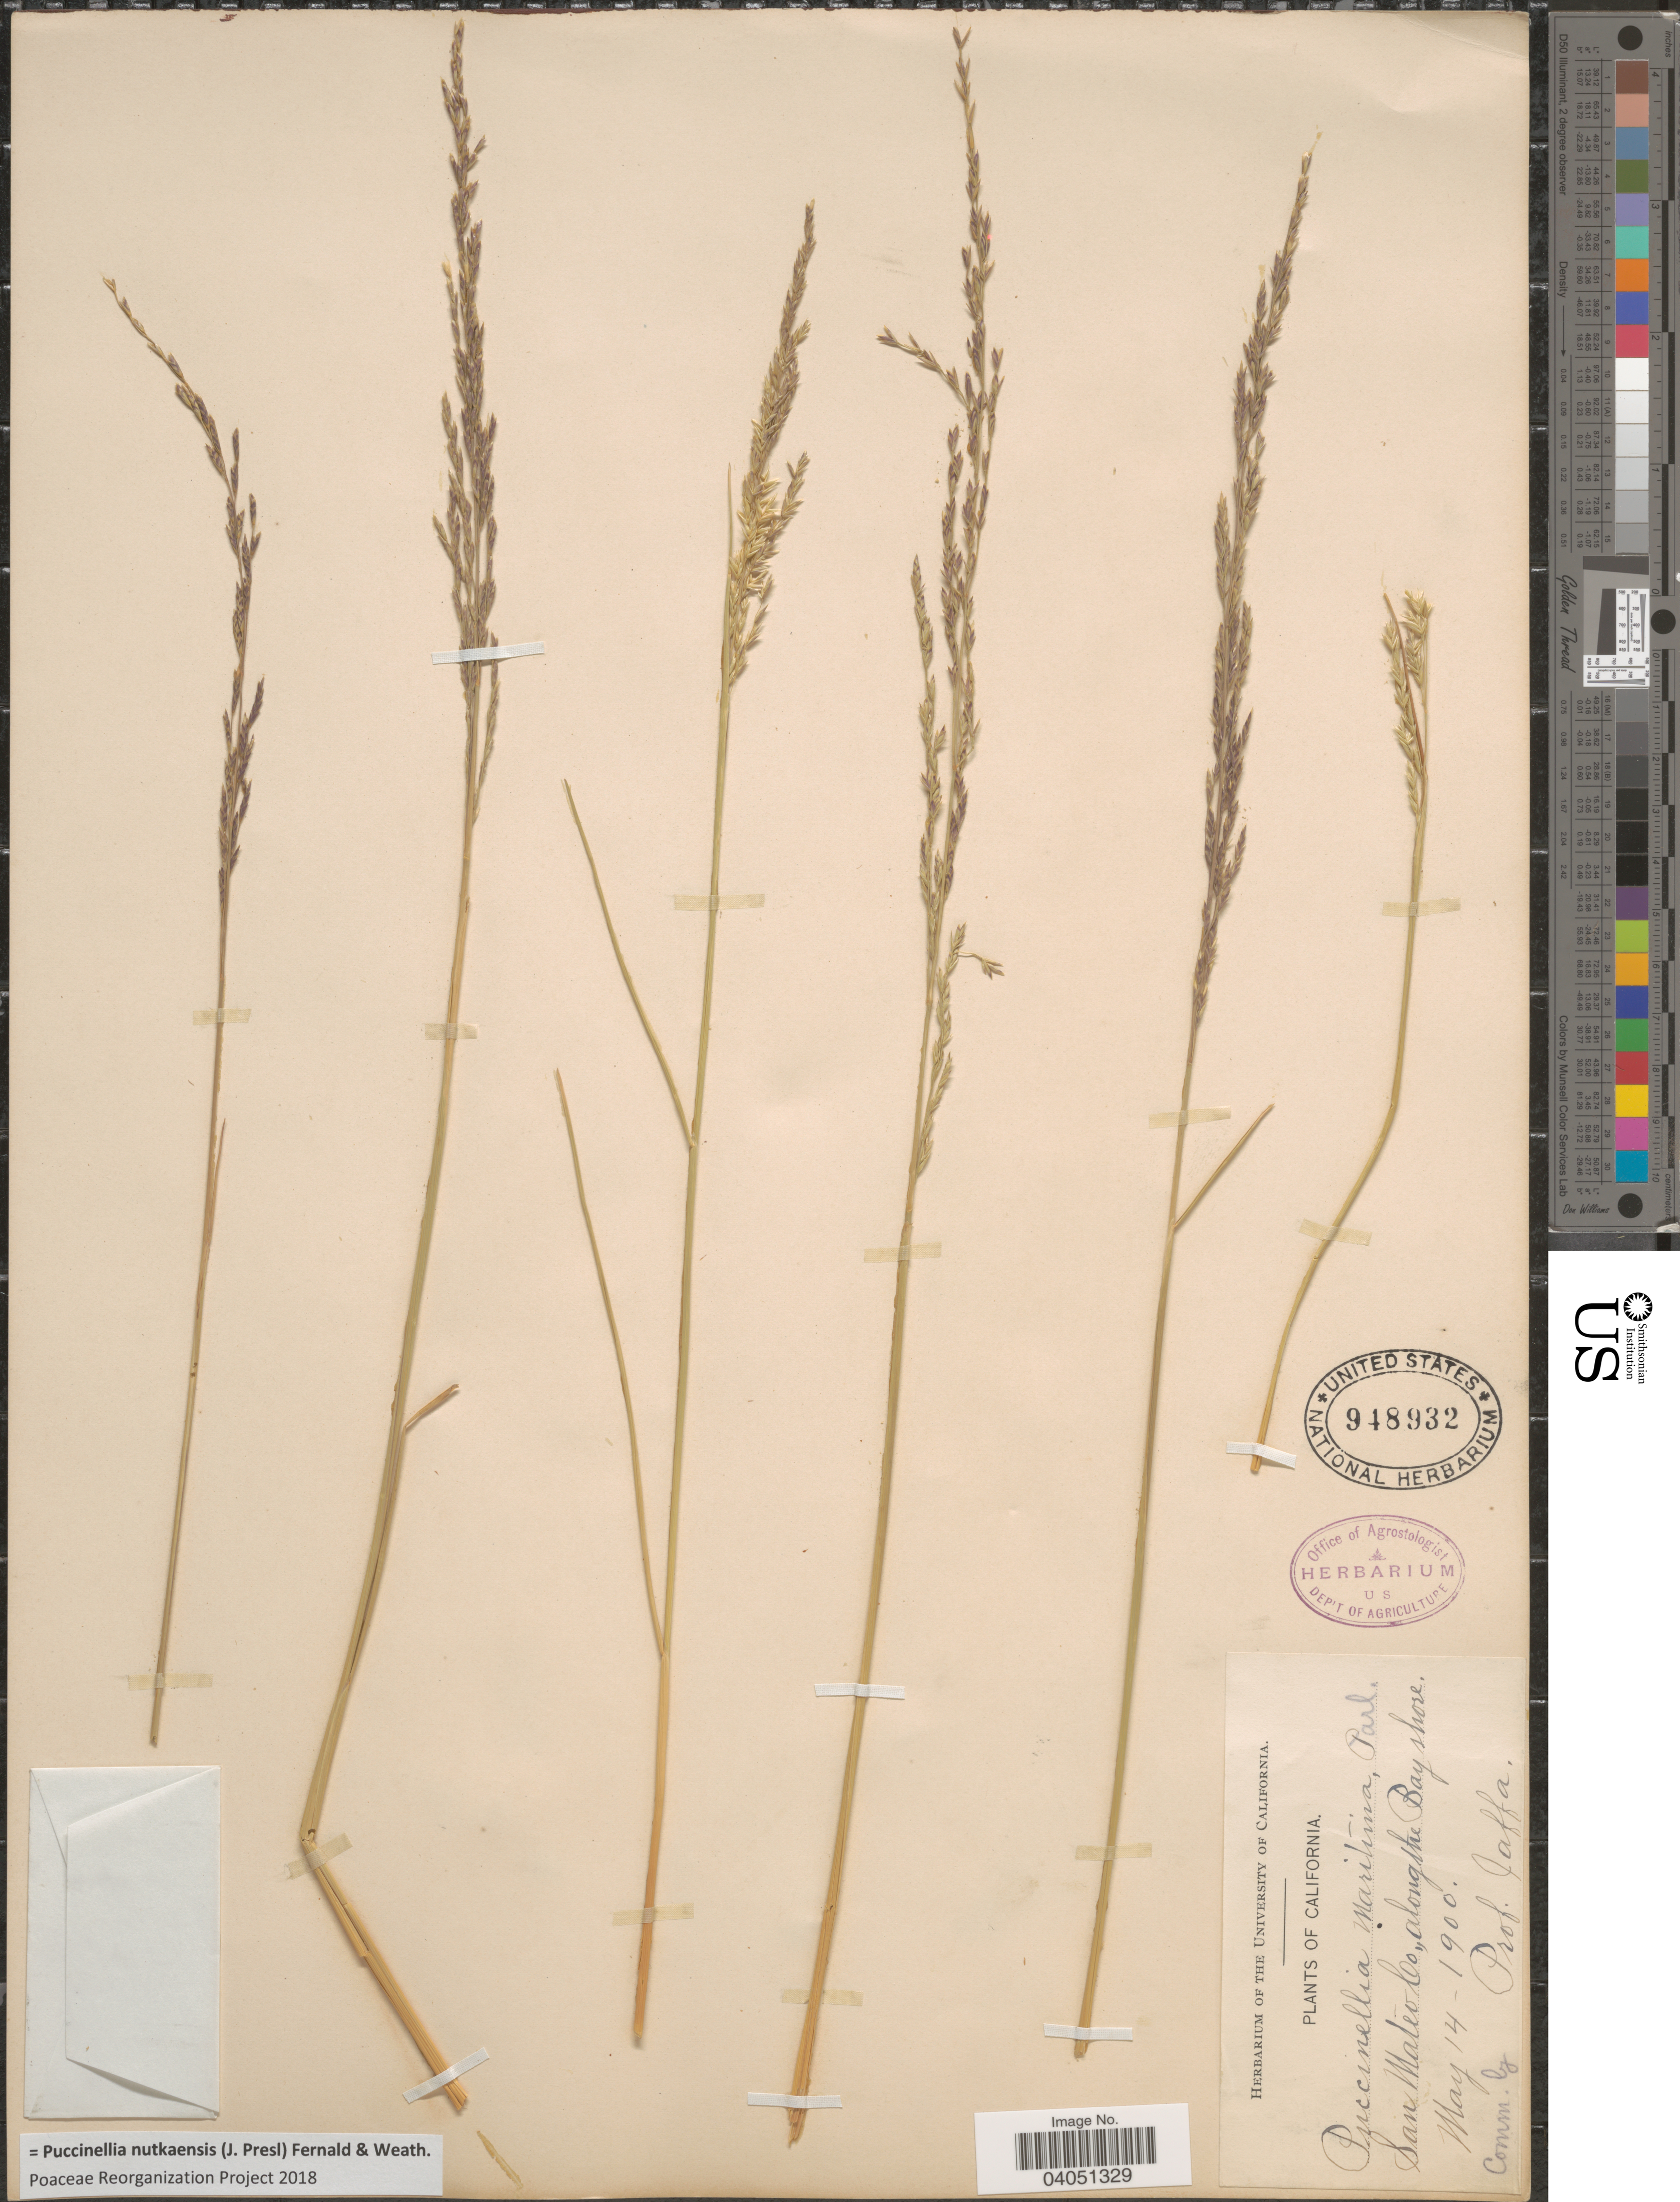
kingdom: Plantae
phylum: Tracheophyta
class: Liliopsida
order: Poales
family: Poaceae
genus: Puccinellia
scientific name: Puccinellia nutkaensis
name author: (J. Presl) Fernald & Weath.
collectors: ex herb. Univ. of California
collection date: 1900-05-14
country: United States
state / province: California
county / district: San Mateo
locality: San Mateo Co., along the Bay shore.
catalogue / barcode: US 948932